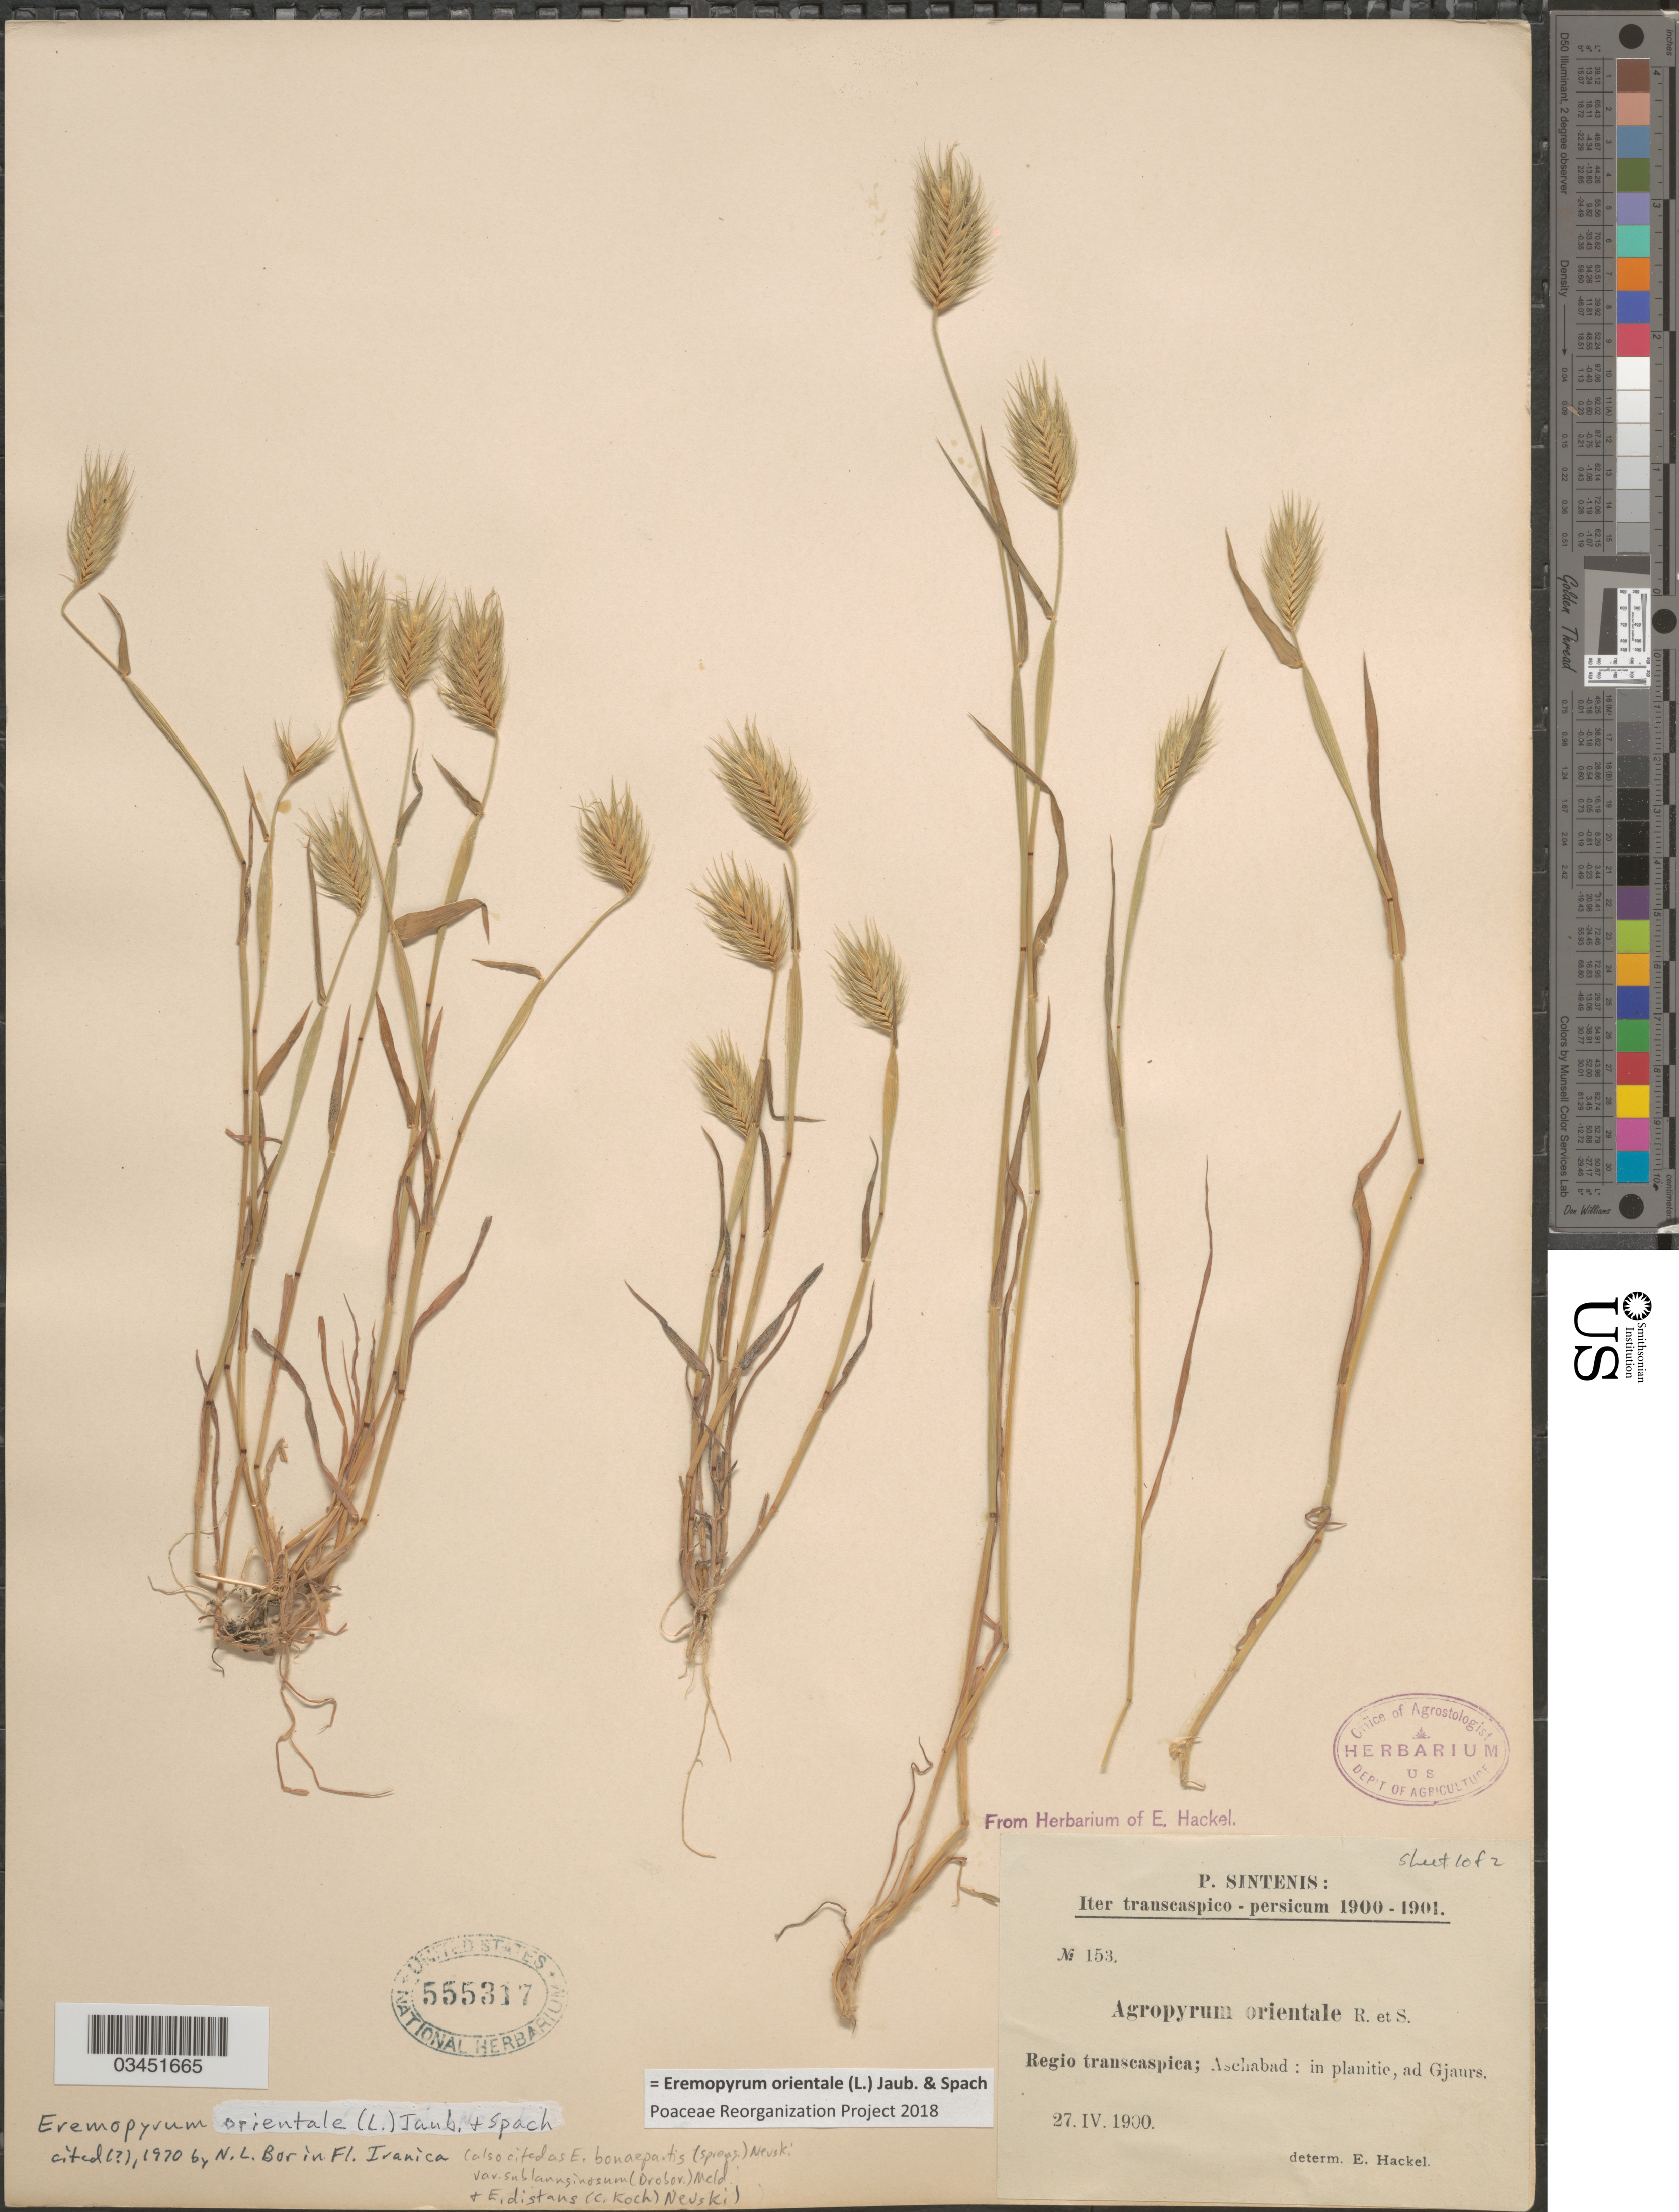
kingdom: Plantae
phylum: Tracheophyta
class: Liliopsida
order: Poales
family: Poaceae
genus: Eremopyrum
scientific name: Eremopyrum orientale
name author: (L.) Jaub. & Spach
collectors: P. Sintenis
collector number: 153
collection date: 1900-04-27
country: Iran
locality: Iter transcaspico - persicum 1900-1901. Regio transcaspica; Aschabad: in planitie, ad Gjaurs.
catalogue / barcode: US 555317